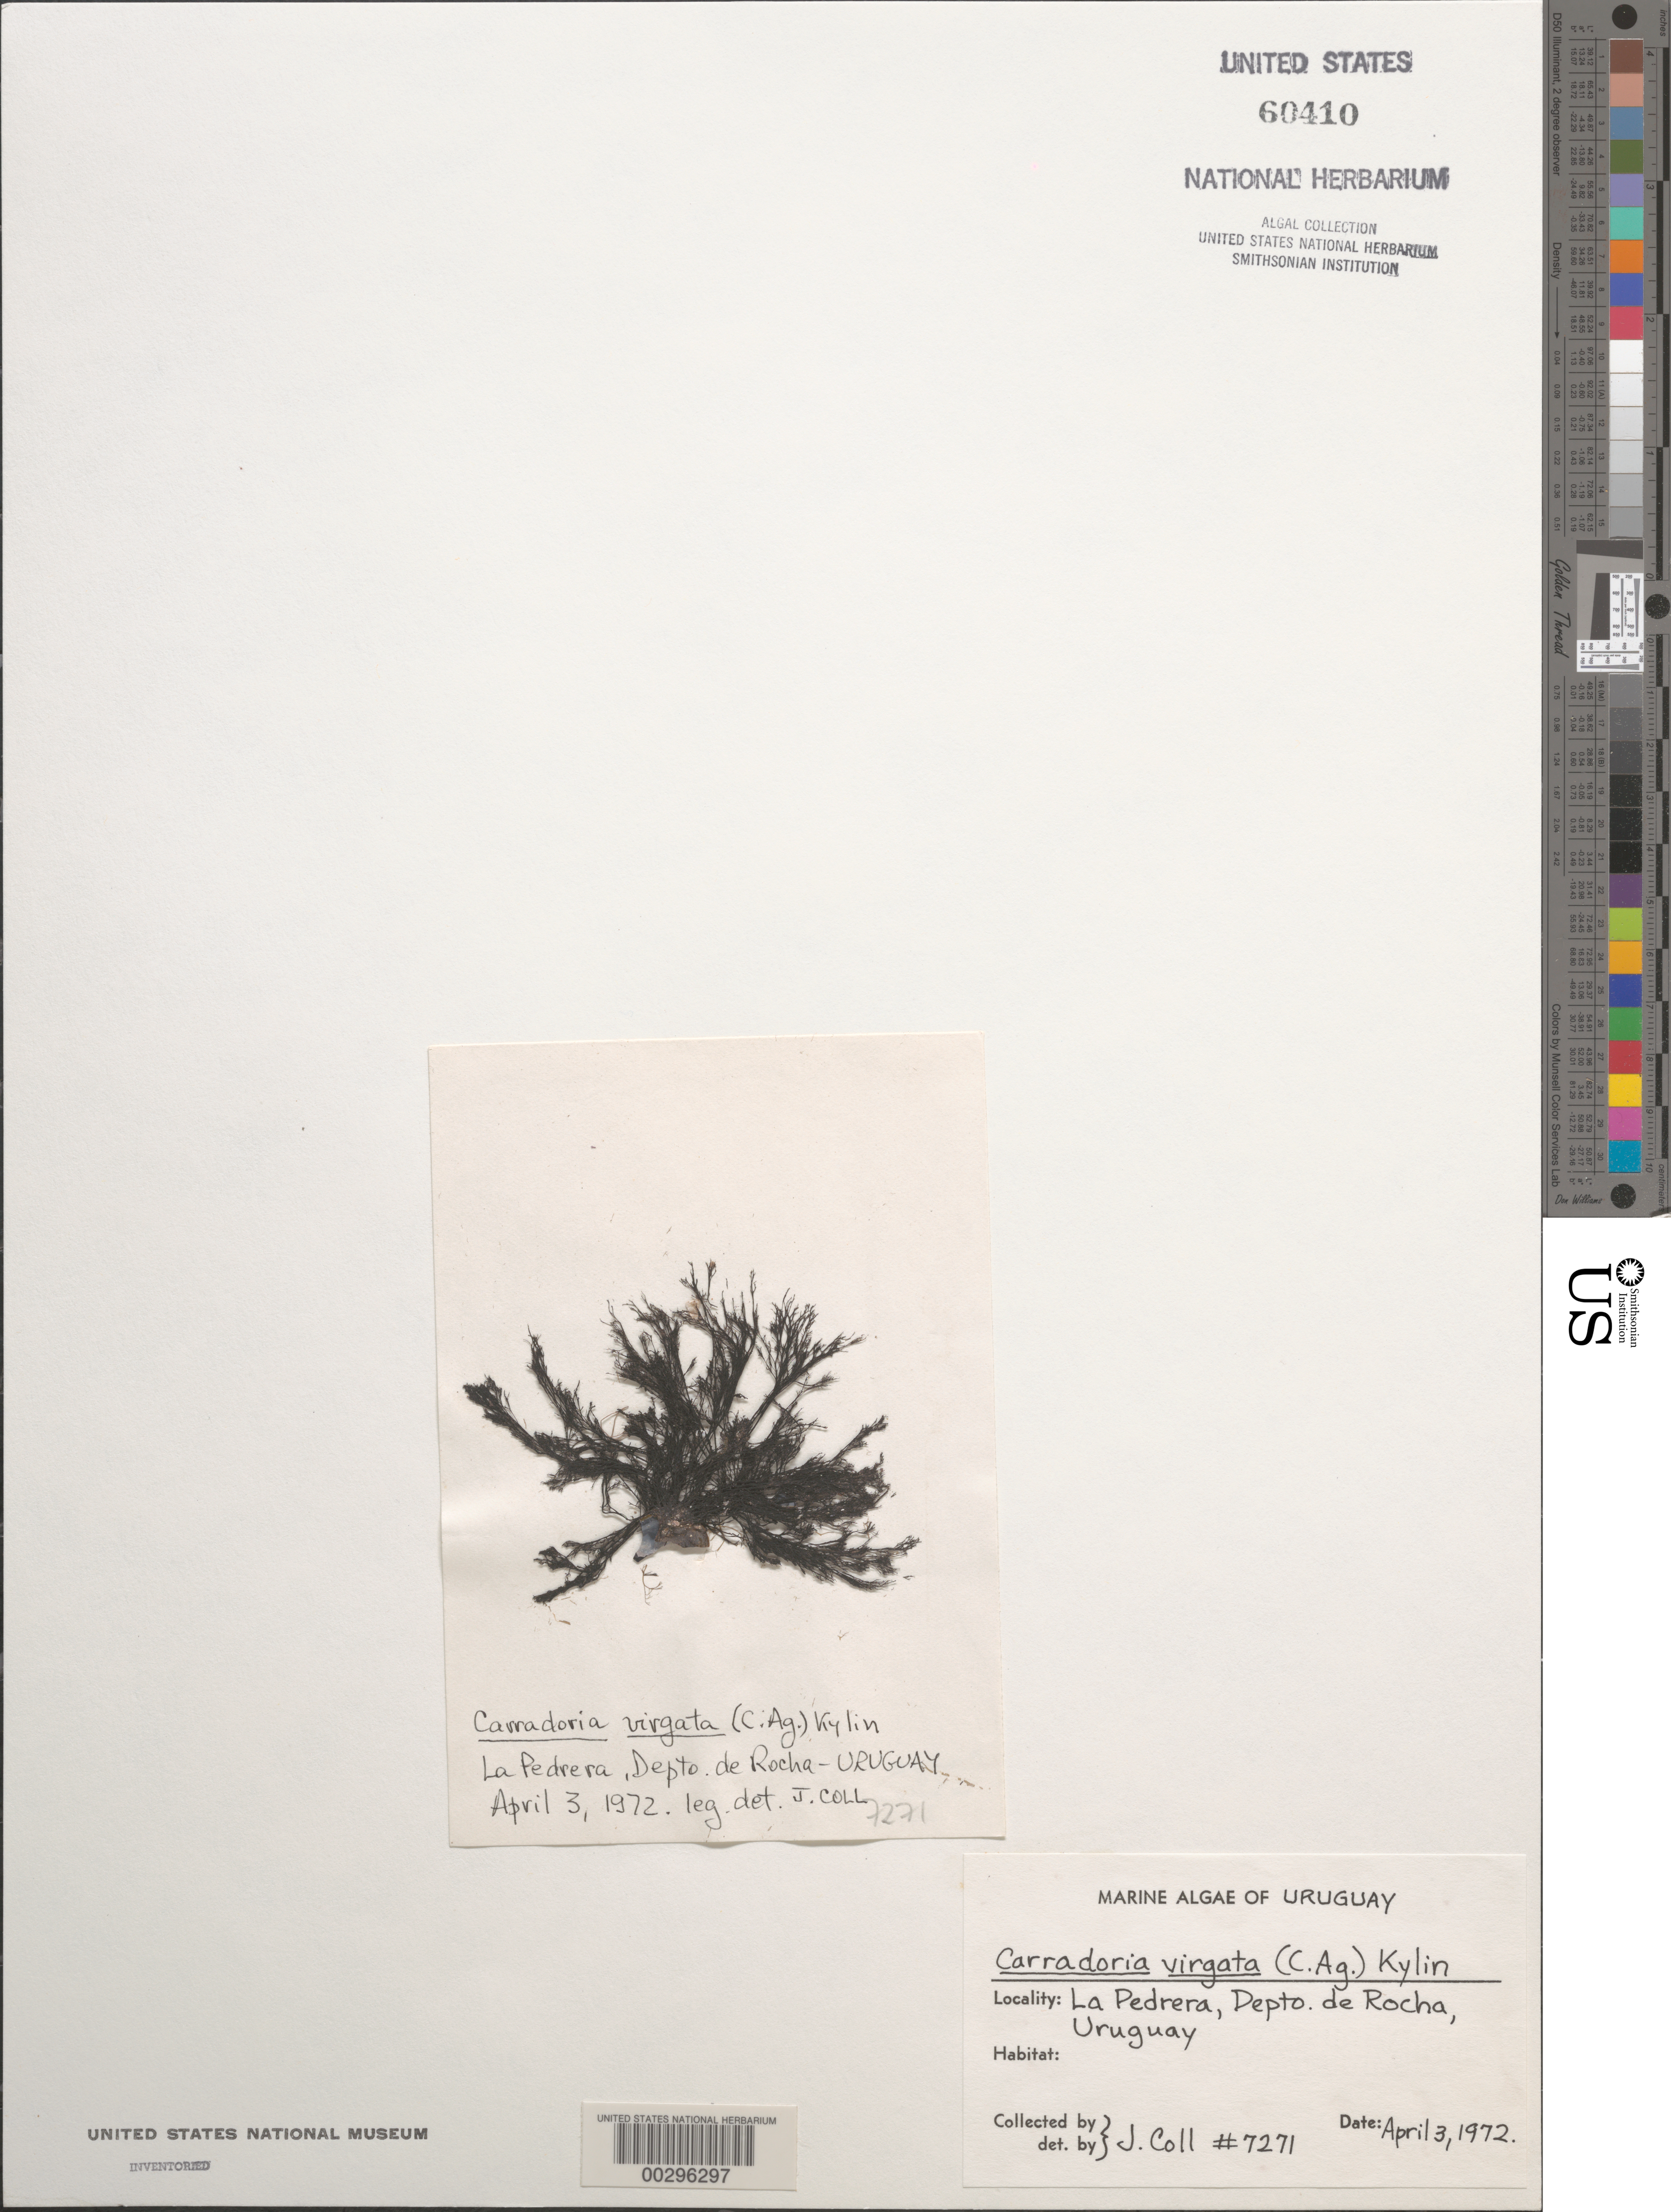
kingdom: Plantae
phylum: Rhodophyta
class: Florideophyceae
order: Ceramiales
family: Rhodomelaceae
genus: Carradoriella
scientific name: Carradoriella virgata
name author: (C. Agardh) P.C. Silva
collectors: J. Coll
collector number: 7271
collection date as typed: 03 Apr 1972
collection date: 1972-04-03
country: Uruguay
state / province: Rocha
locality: La Pedrera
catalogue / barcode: US 60410